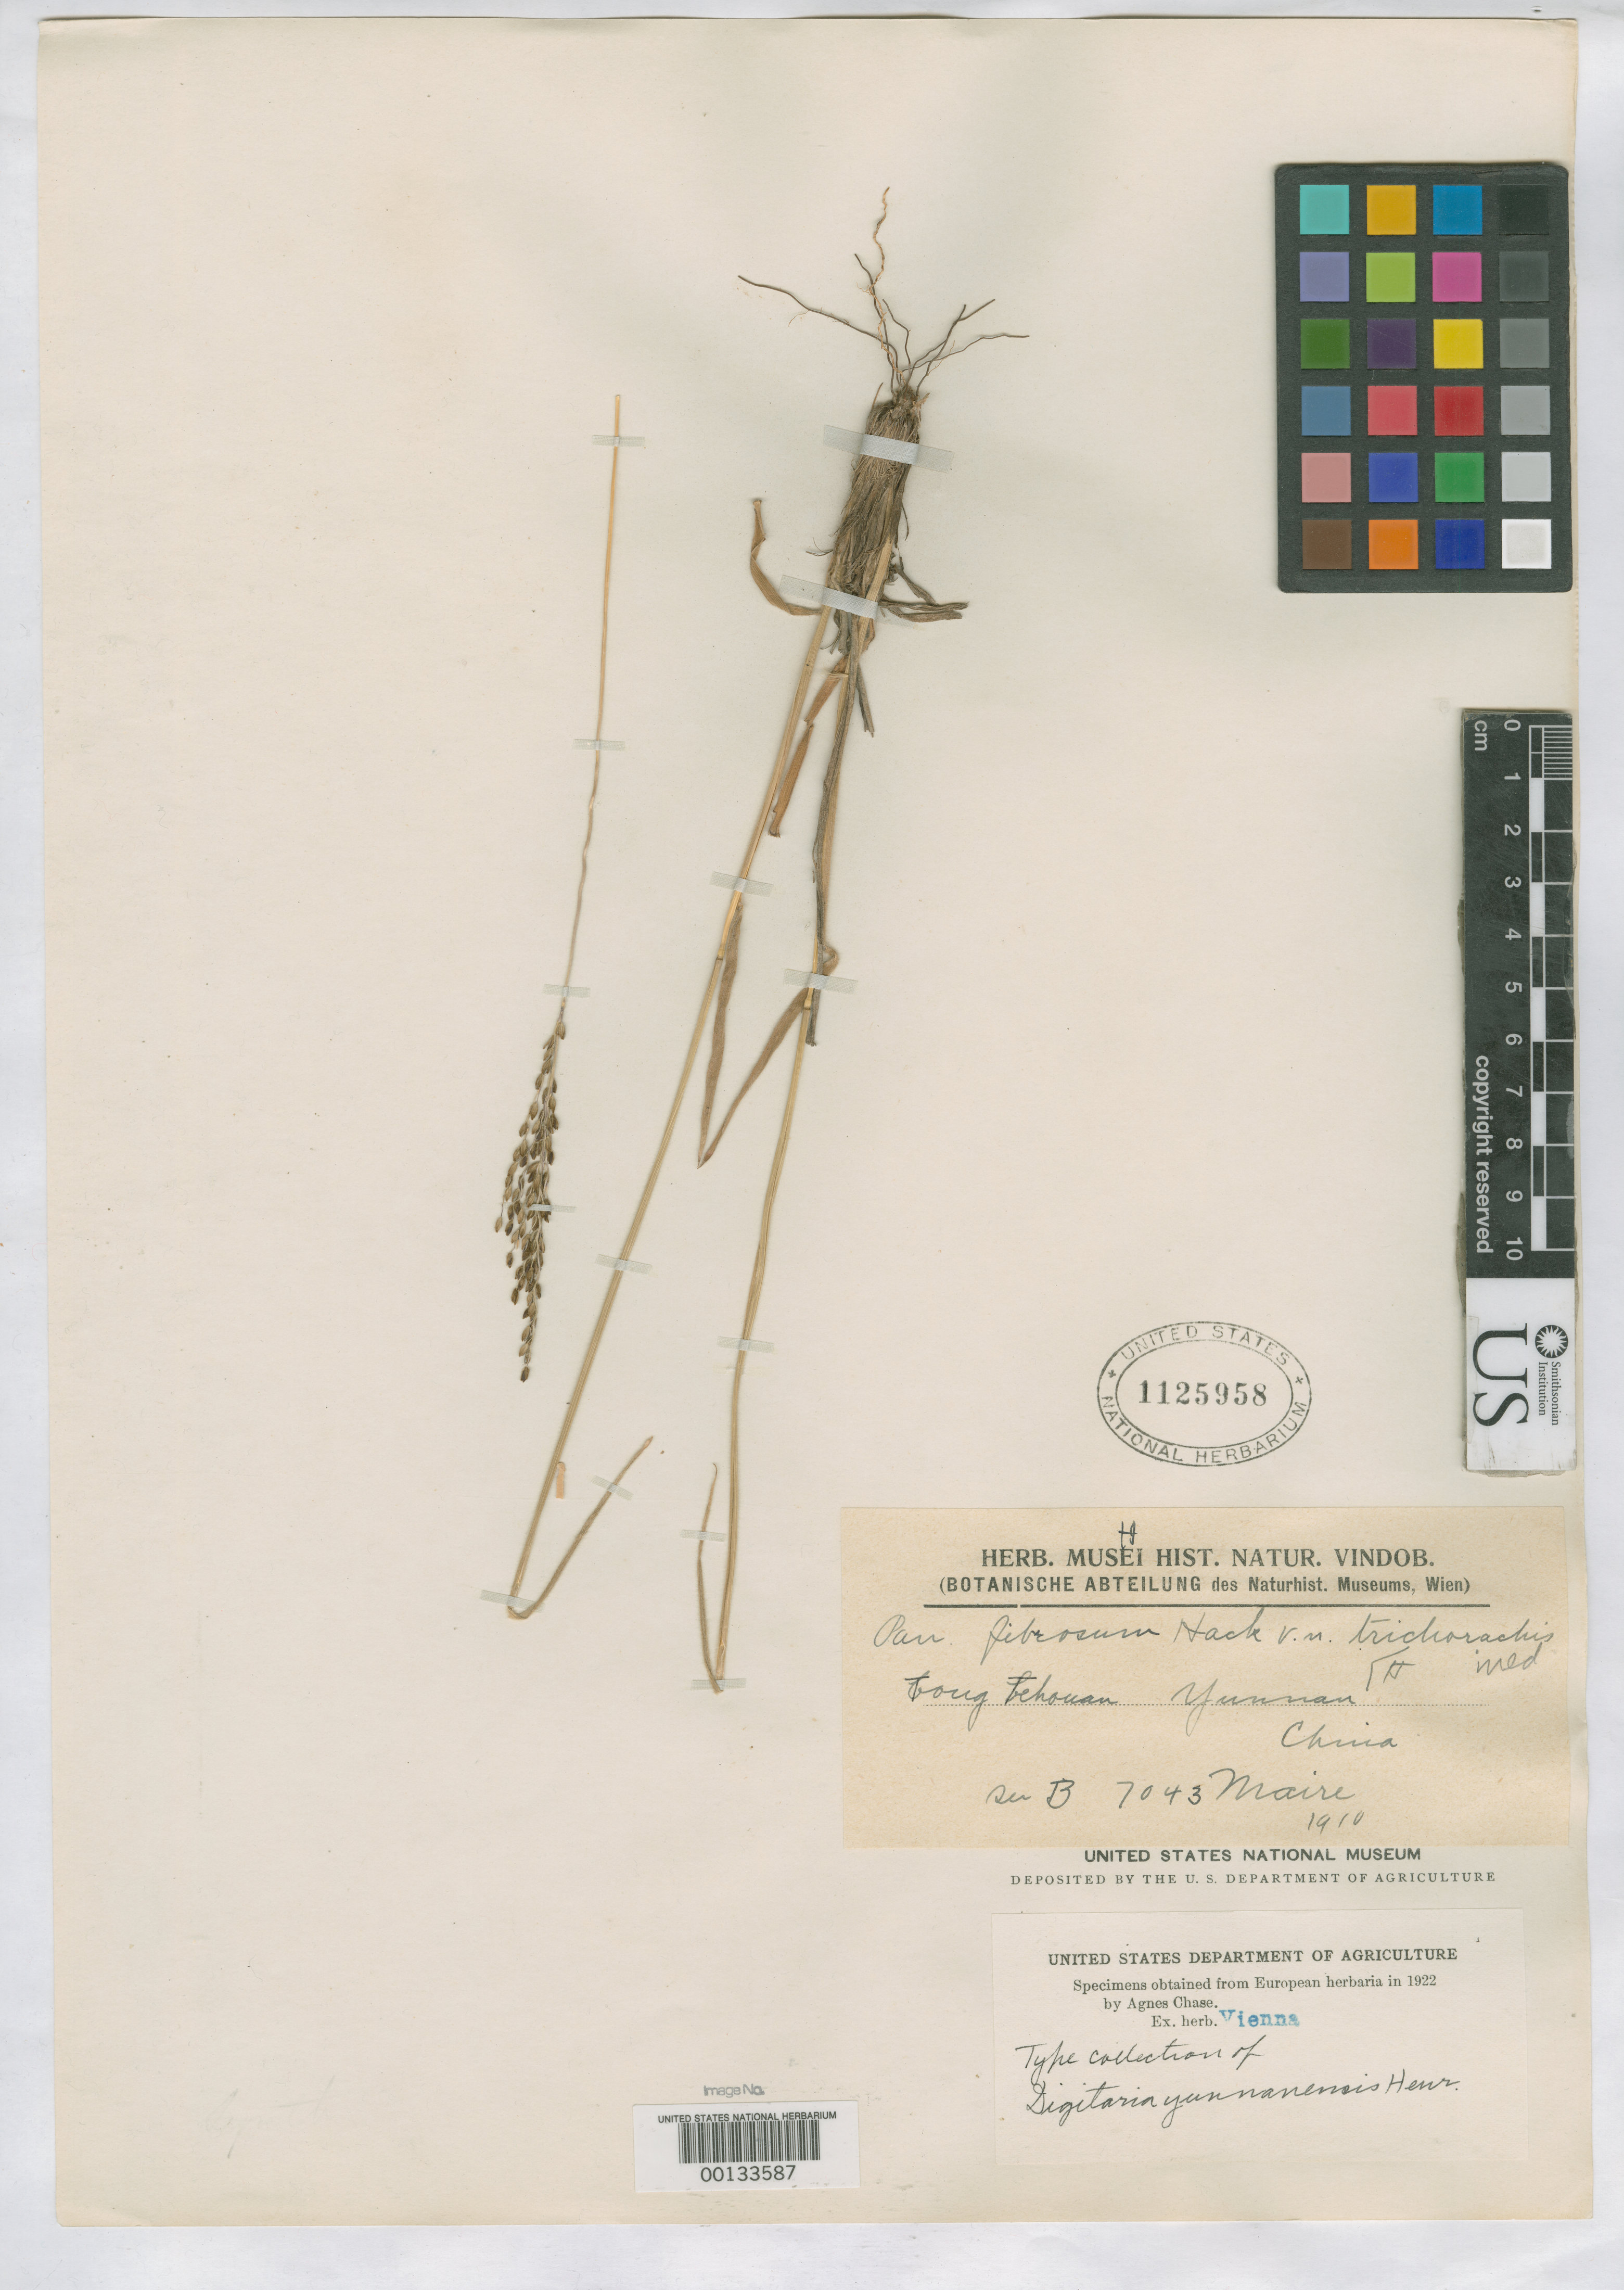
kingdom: Plantae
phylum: Tracheophyta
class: Liliopsida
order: Poales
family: Poaceae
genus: Digitaria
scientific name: Digitaria yunnanensis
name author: Henr.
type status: Isotype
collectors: R.-P. Maire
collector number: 7043 ser. B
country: China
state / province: Yunnan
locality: Tong Tohouan.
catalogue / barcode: US 1125958